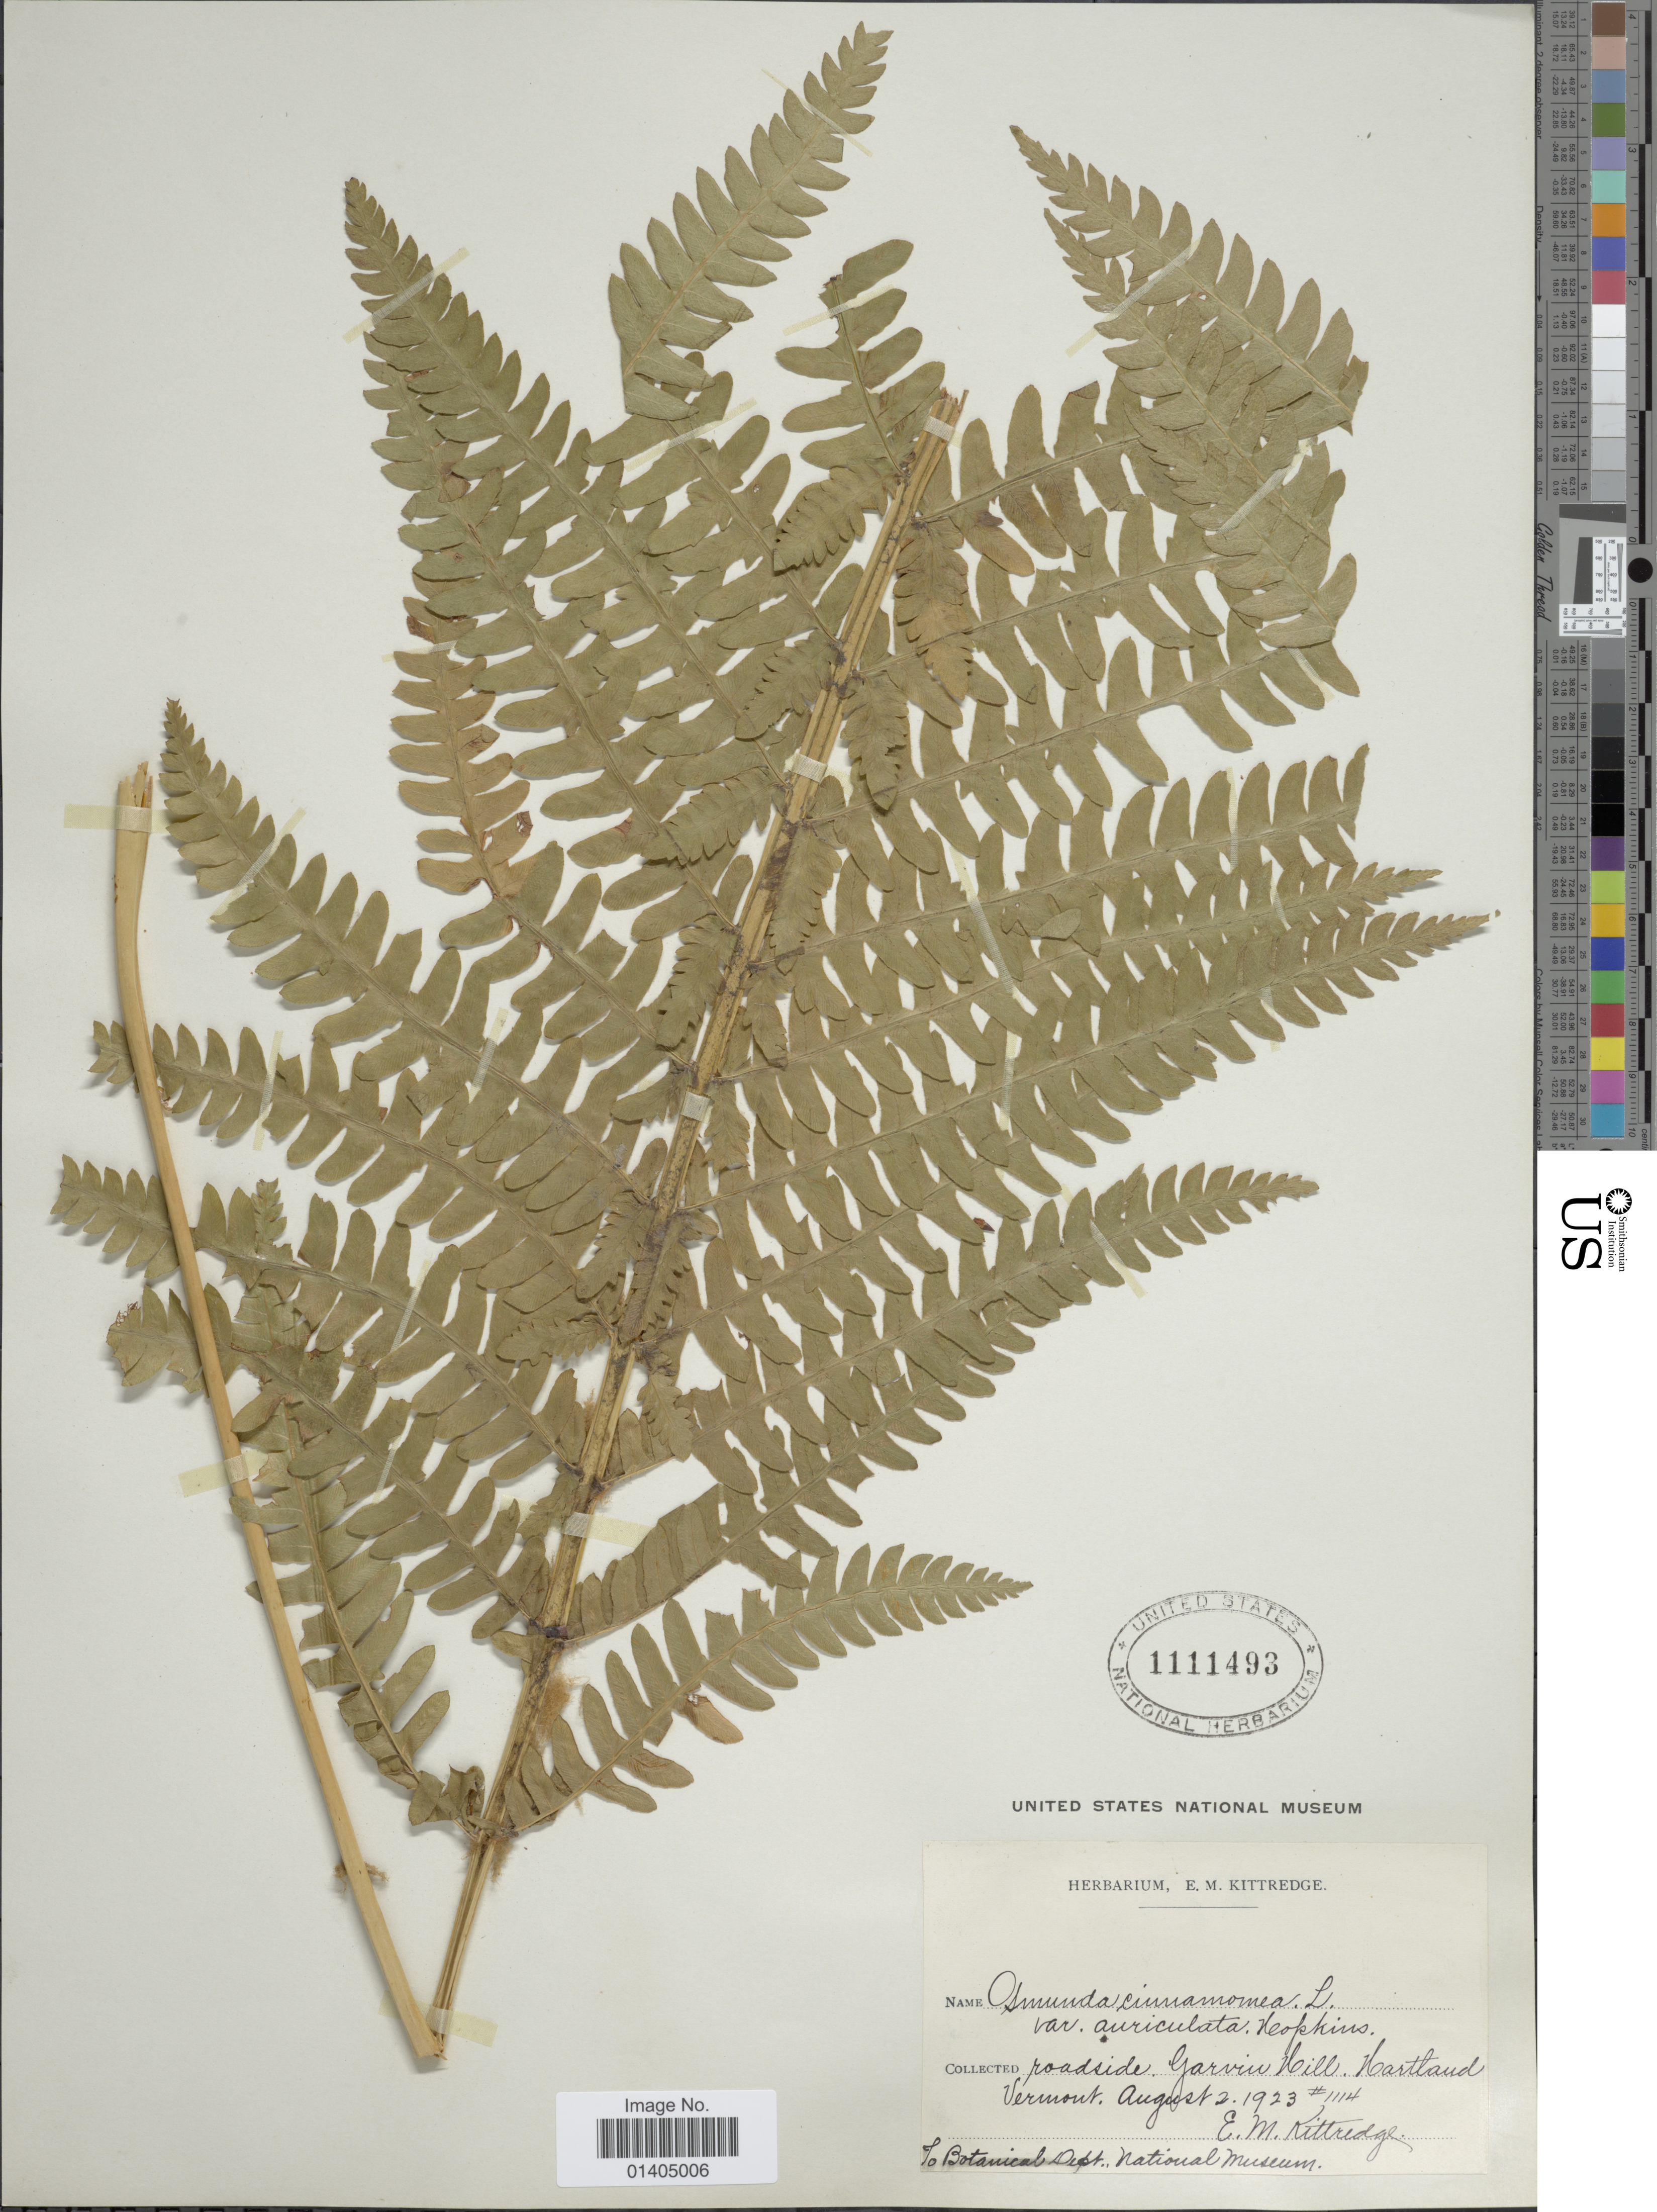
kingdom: Plantae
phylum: Tracheophyta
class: Polypodiopsida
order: Osmundales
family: Osmundaceae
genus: Osmundastrum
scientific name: Osmundastrum cinnamomeum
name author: (L.) C. Presl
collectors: E. Kittridge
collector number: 1114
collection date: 1923-08-02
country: United States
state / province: Vermont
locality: Roadside Garvin Hill, Hartland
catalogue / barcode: US 1111493